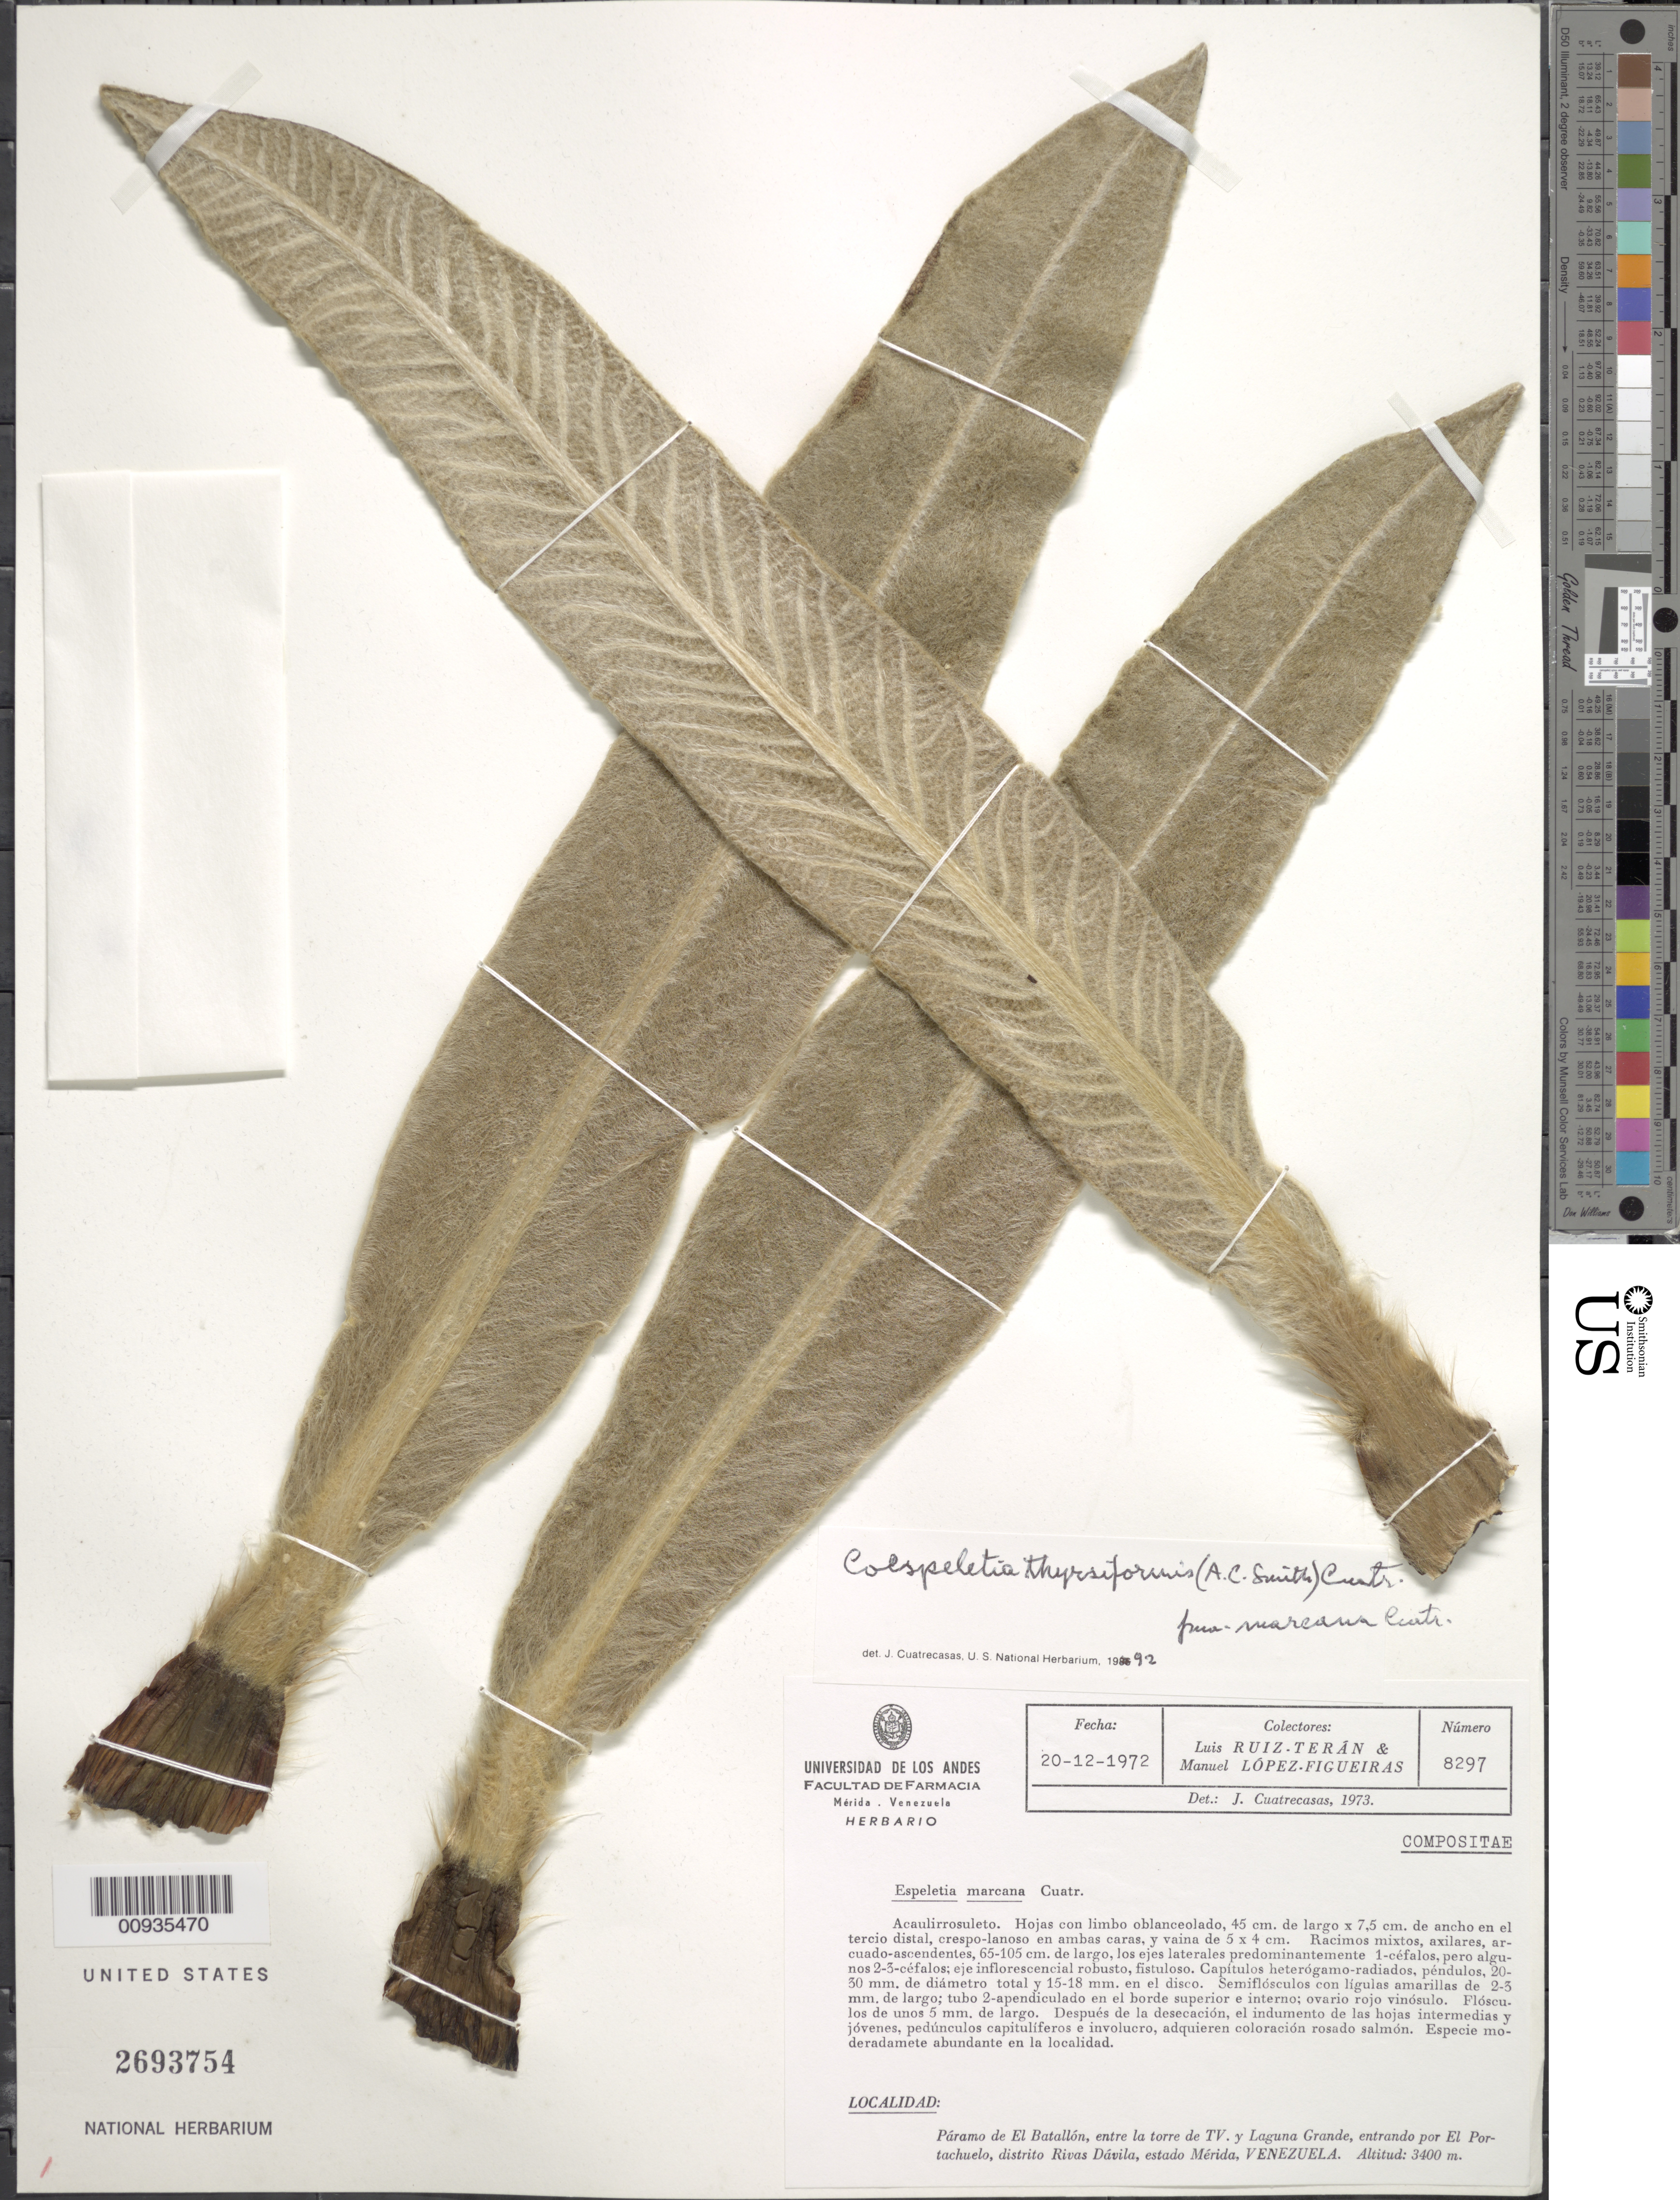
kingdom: Plantae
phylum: Tracheophyta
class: Magnoliopsida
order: Asterales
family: Asteraceae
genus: Coespeletia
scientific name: Coespeletia thyrsiformis f. marcana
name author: (A.C. Sm.) Cuatrec.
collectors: L. Teran & M. López Figueiras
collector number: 8297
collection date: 1972-12-20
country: Venezuela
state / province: Mérida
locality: Paramo de El Batallon, entre la torre de TV y Laguna Grande, entrando por El Portachuelo, distrito Rivas Davila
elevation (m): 3400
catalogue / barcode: US 2693754